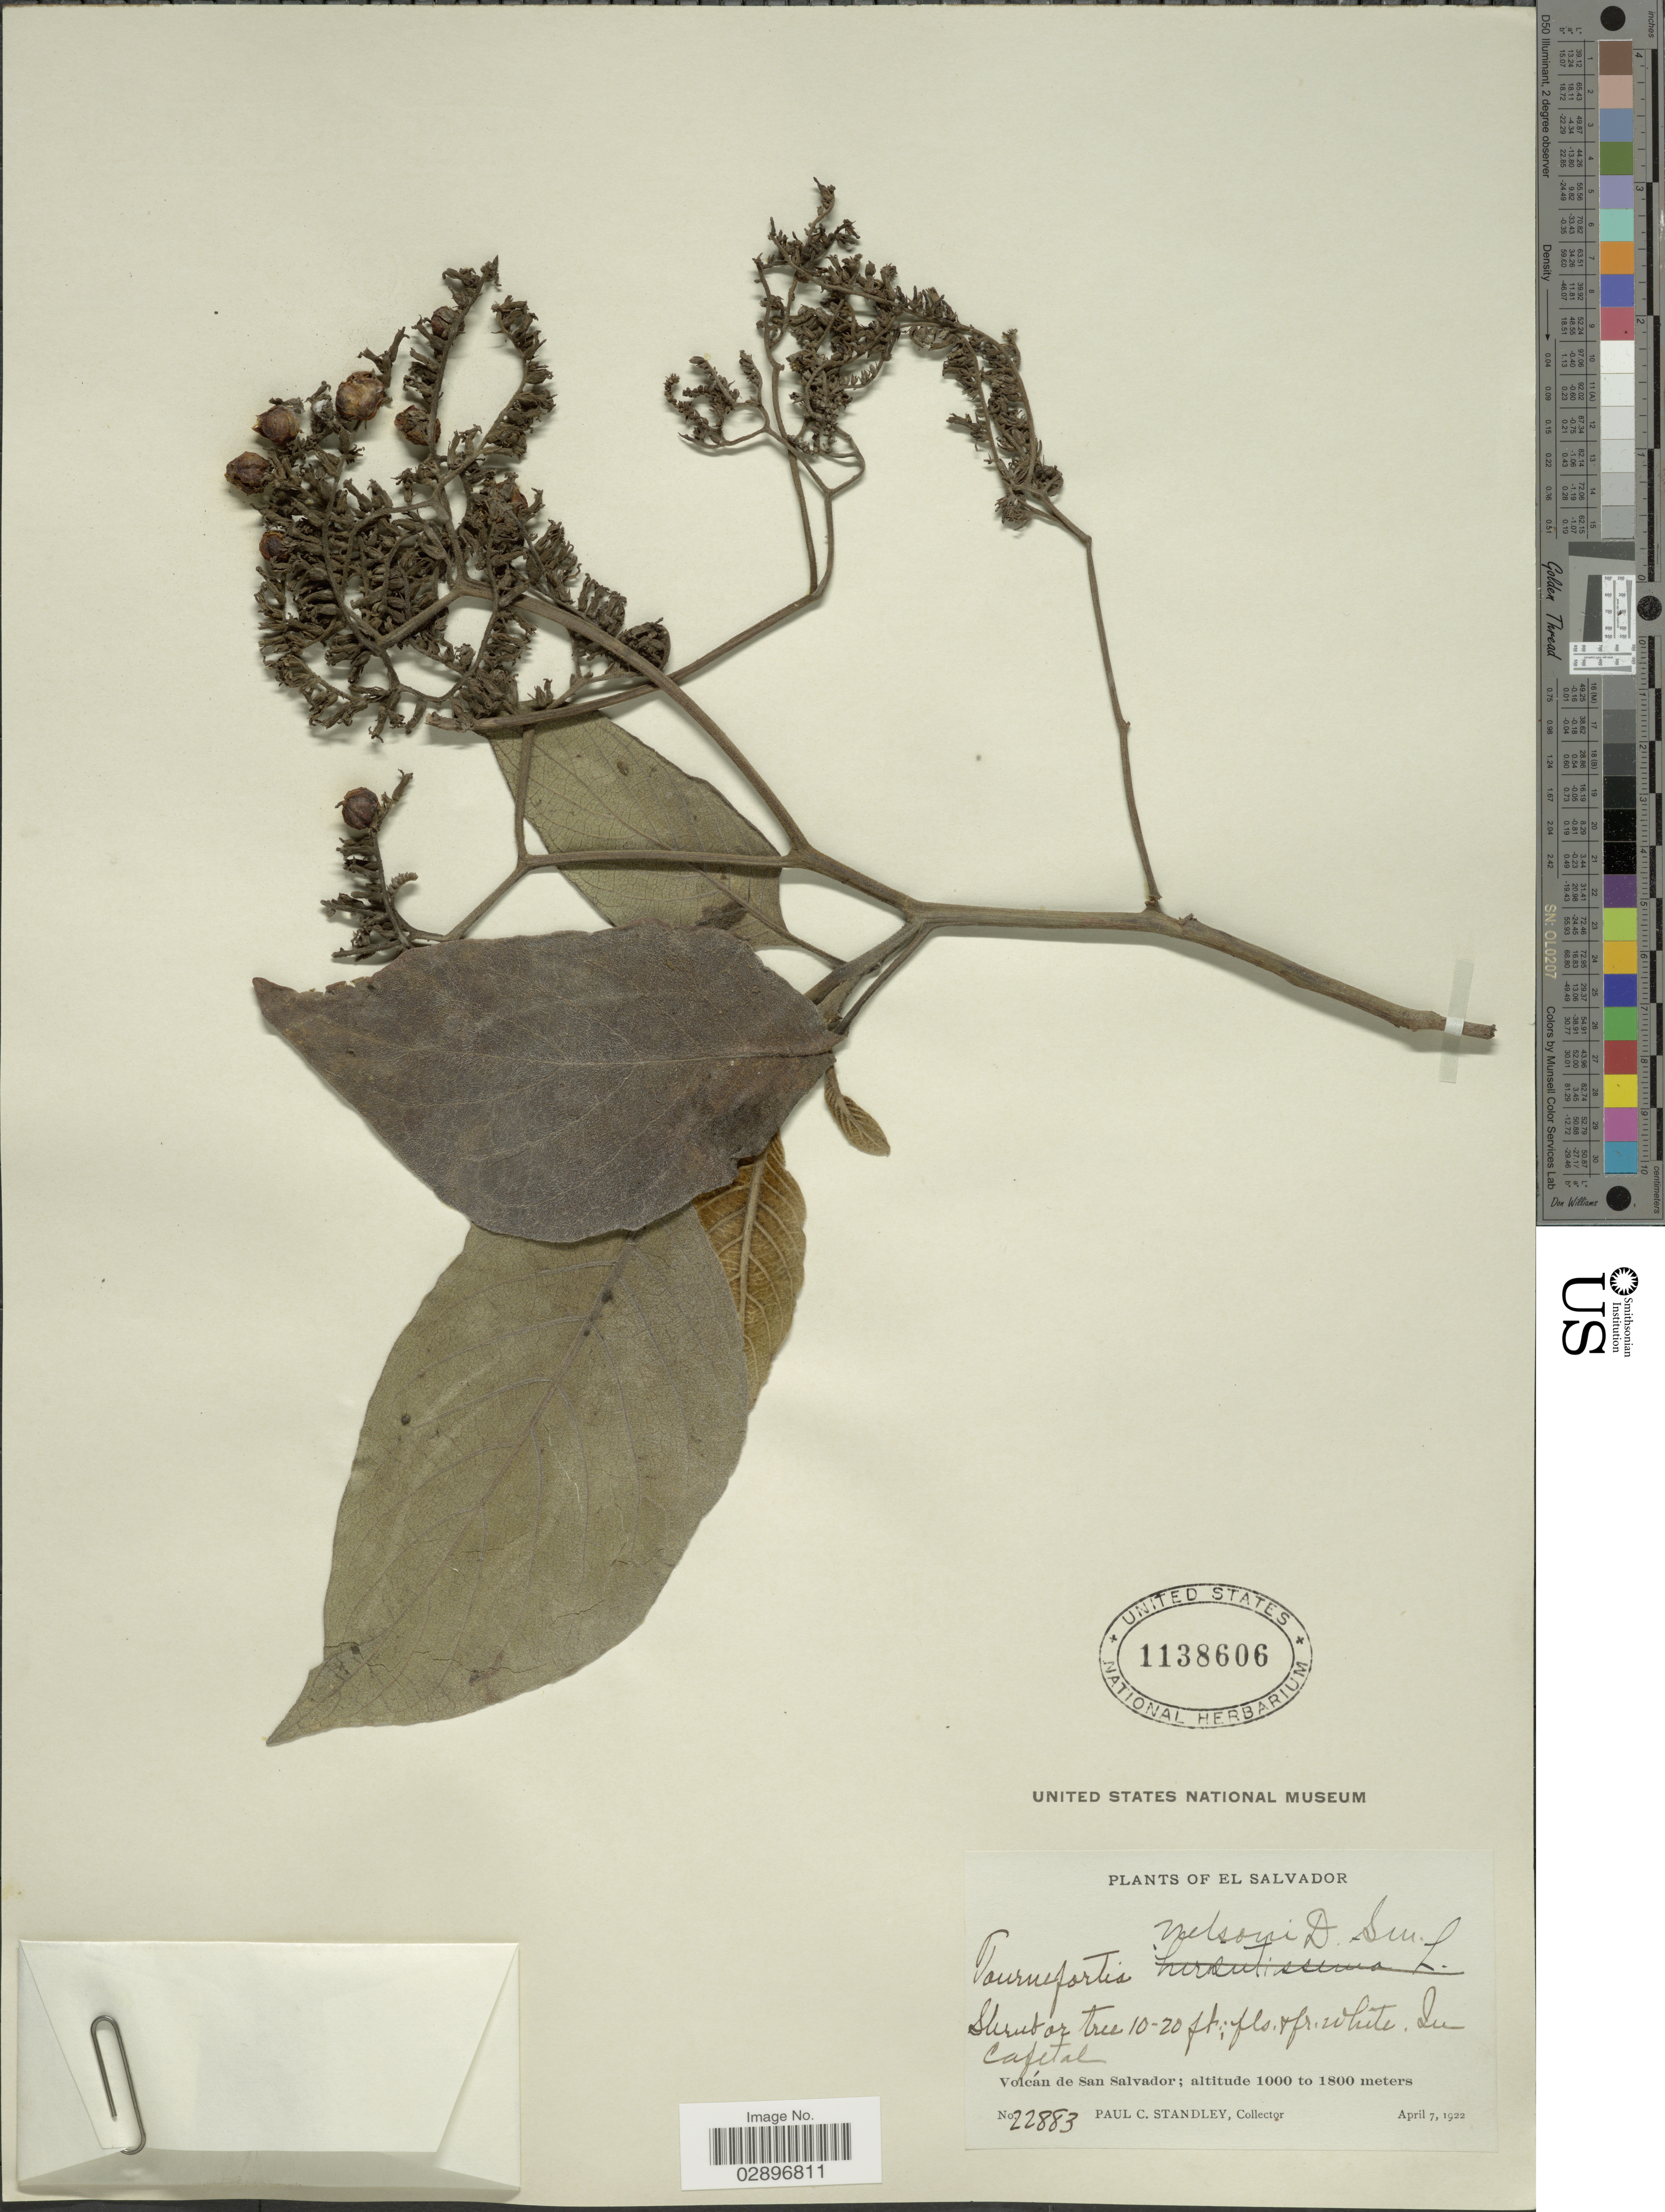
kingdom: Plantae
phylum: Tracheophyta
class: Magnoliopsida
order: Boraginales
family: Heliotropiaceae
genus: Tournefortia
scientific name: Tournefortia petiolaris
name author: DC.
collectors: P. C. Standley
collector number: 22883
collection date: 1922-04-07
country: El Salvador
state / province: San Salvador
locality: Volcán de San Salvador.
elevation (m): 1000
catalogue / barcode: US 1138606